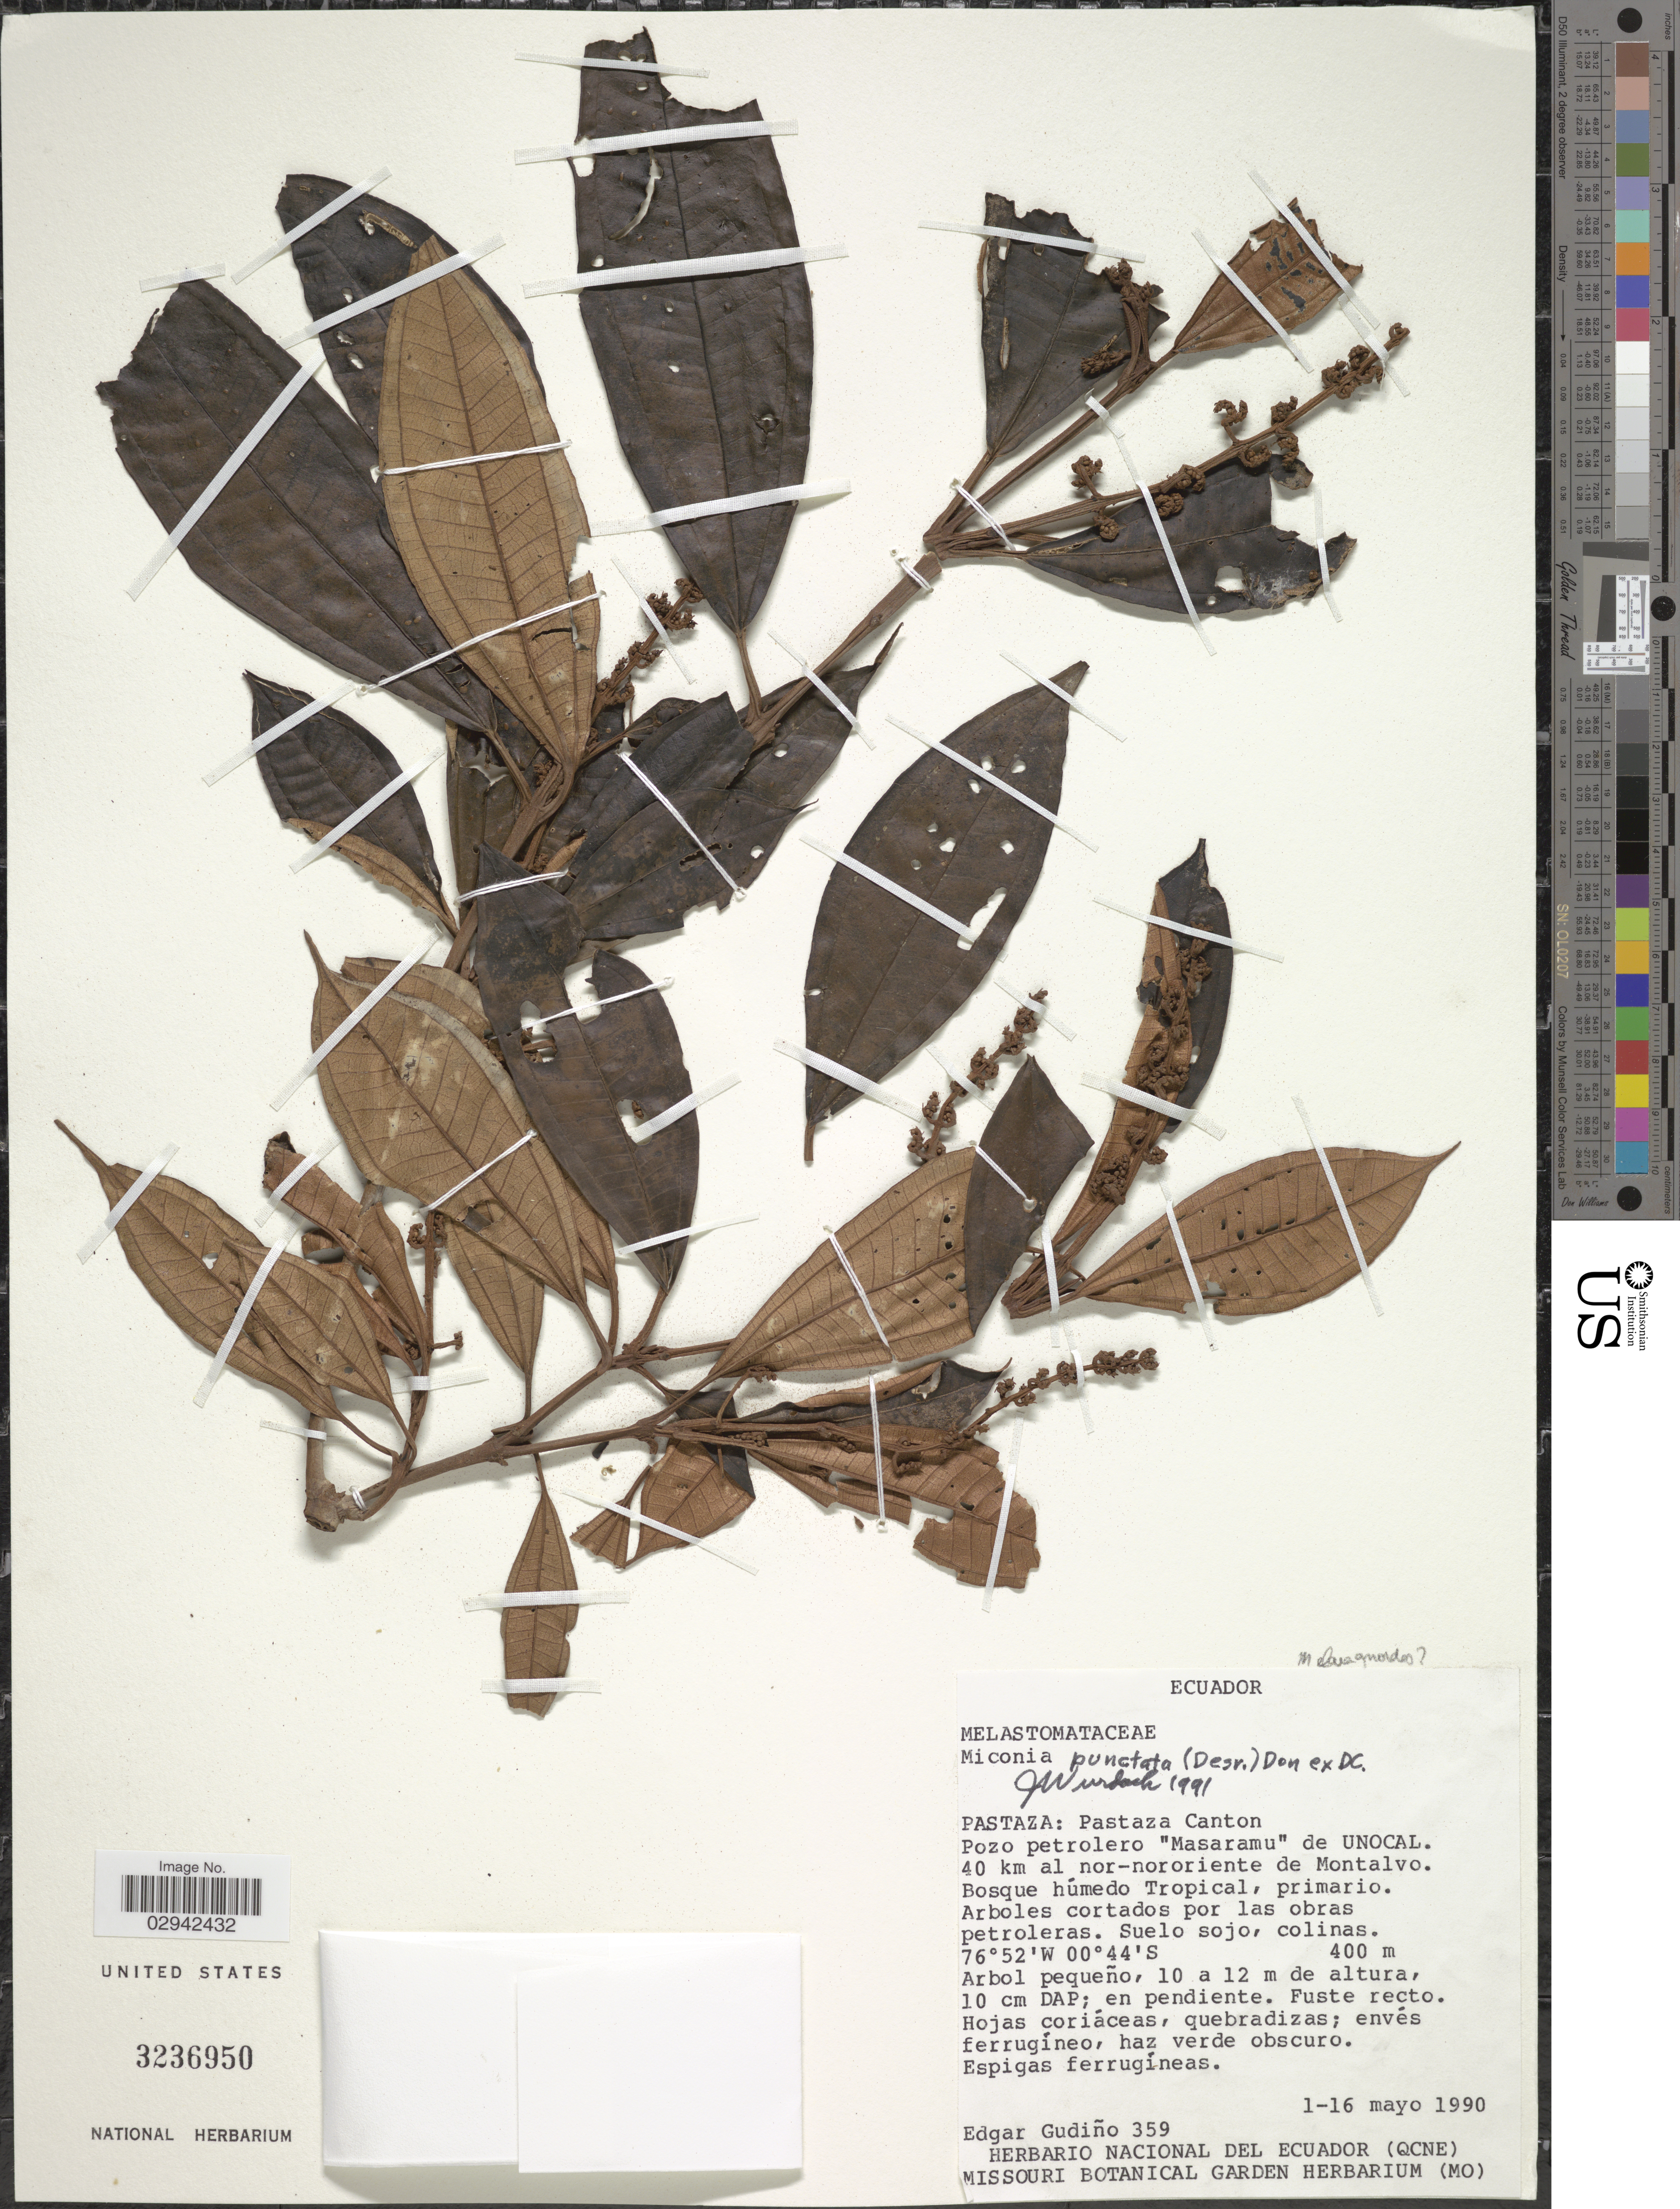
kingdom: Plantae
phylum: Tracheophyta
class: Magnoliopsida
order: Myrtales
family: Melastomataceae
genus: Miconia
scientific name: Miconia punctata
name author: (Desr.) D. Don ex DC.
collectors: E. Gudiño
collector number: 359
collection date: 1990-05-01/1990-05-16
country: Ecuador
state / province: Pastaza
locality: Pastaza Canton, Pozo petrolero "Masaramu" de Unocal, 40 km al nor-nororiente de Montalvo.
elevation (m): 400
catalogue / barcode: US 3236950